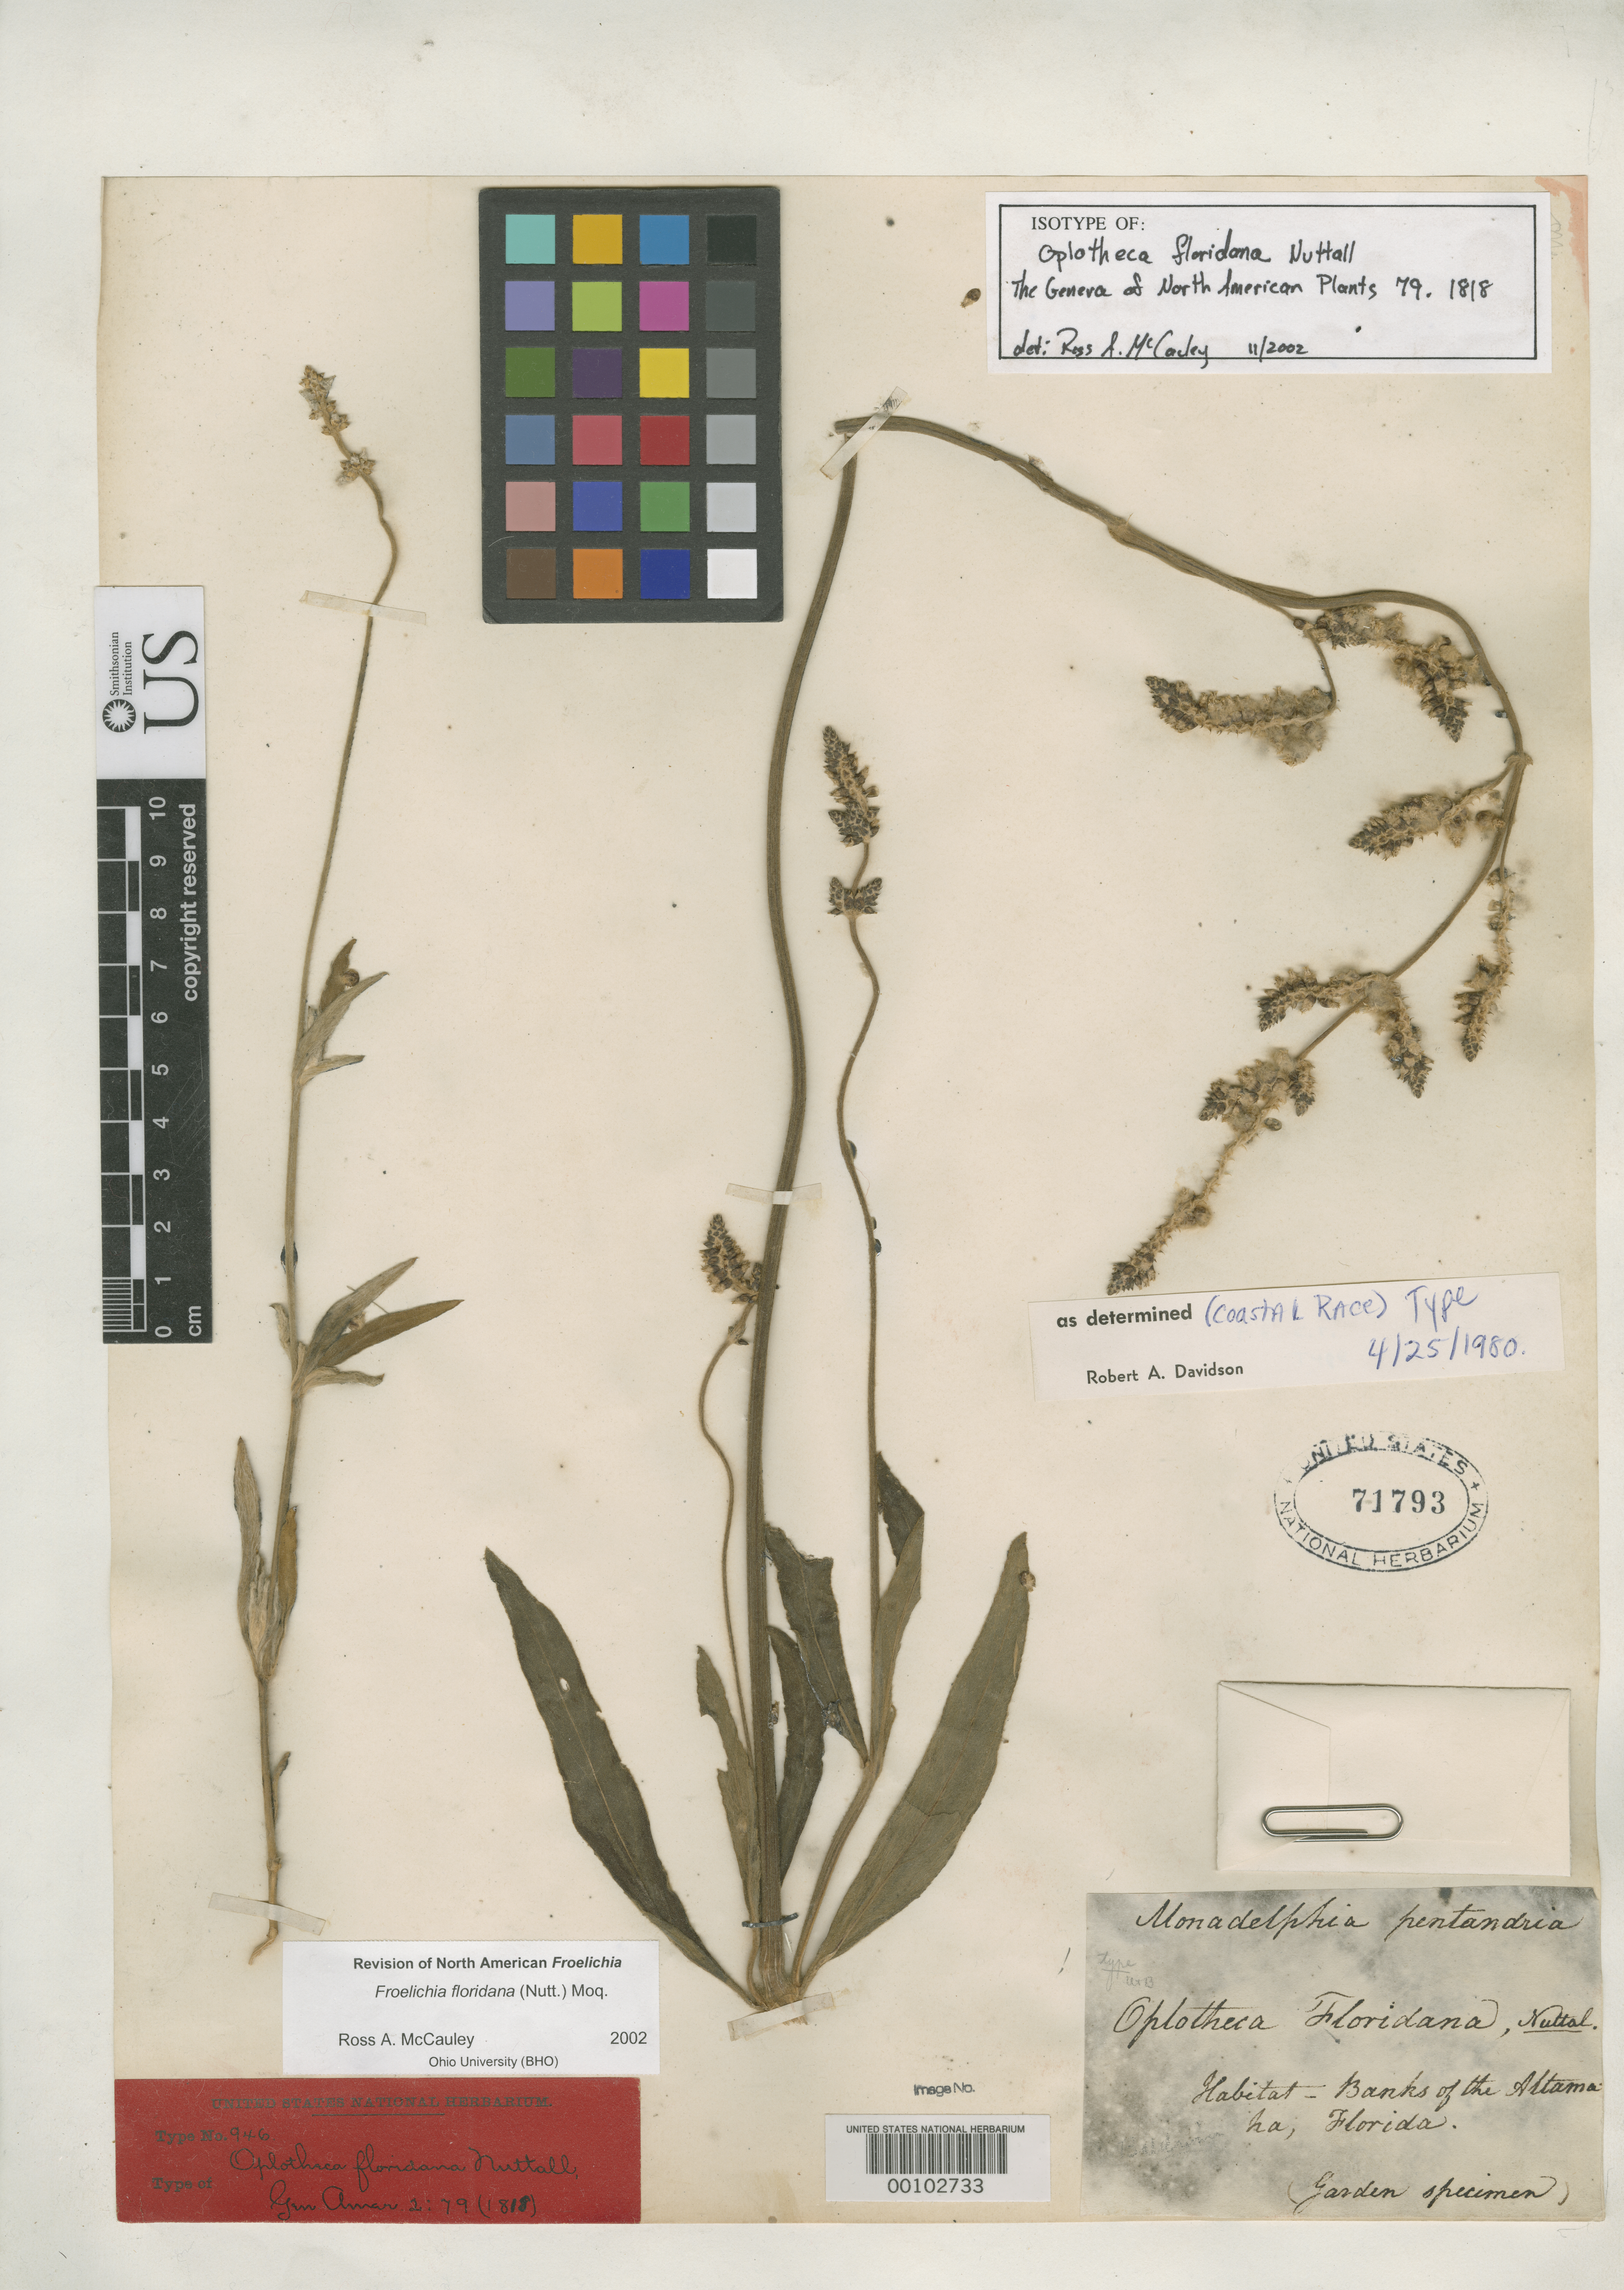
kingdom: Plantae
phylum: Tracheophyta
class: Magnoliopsida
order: Caryophyllales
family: Amaranthaceae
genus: Oplotheca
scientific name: Oplotheca floridana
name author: Nutt.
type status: Isotype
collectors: W. Baldwin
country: United States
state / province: Florida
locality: Banks of the Altamana River.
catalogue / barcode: US 71793